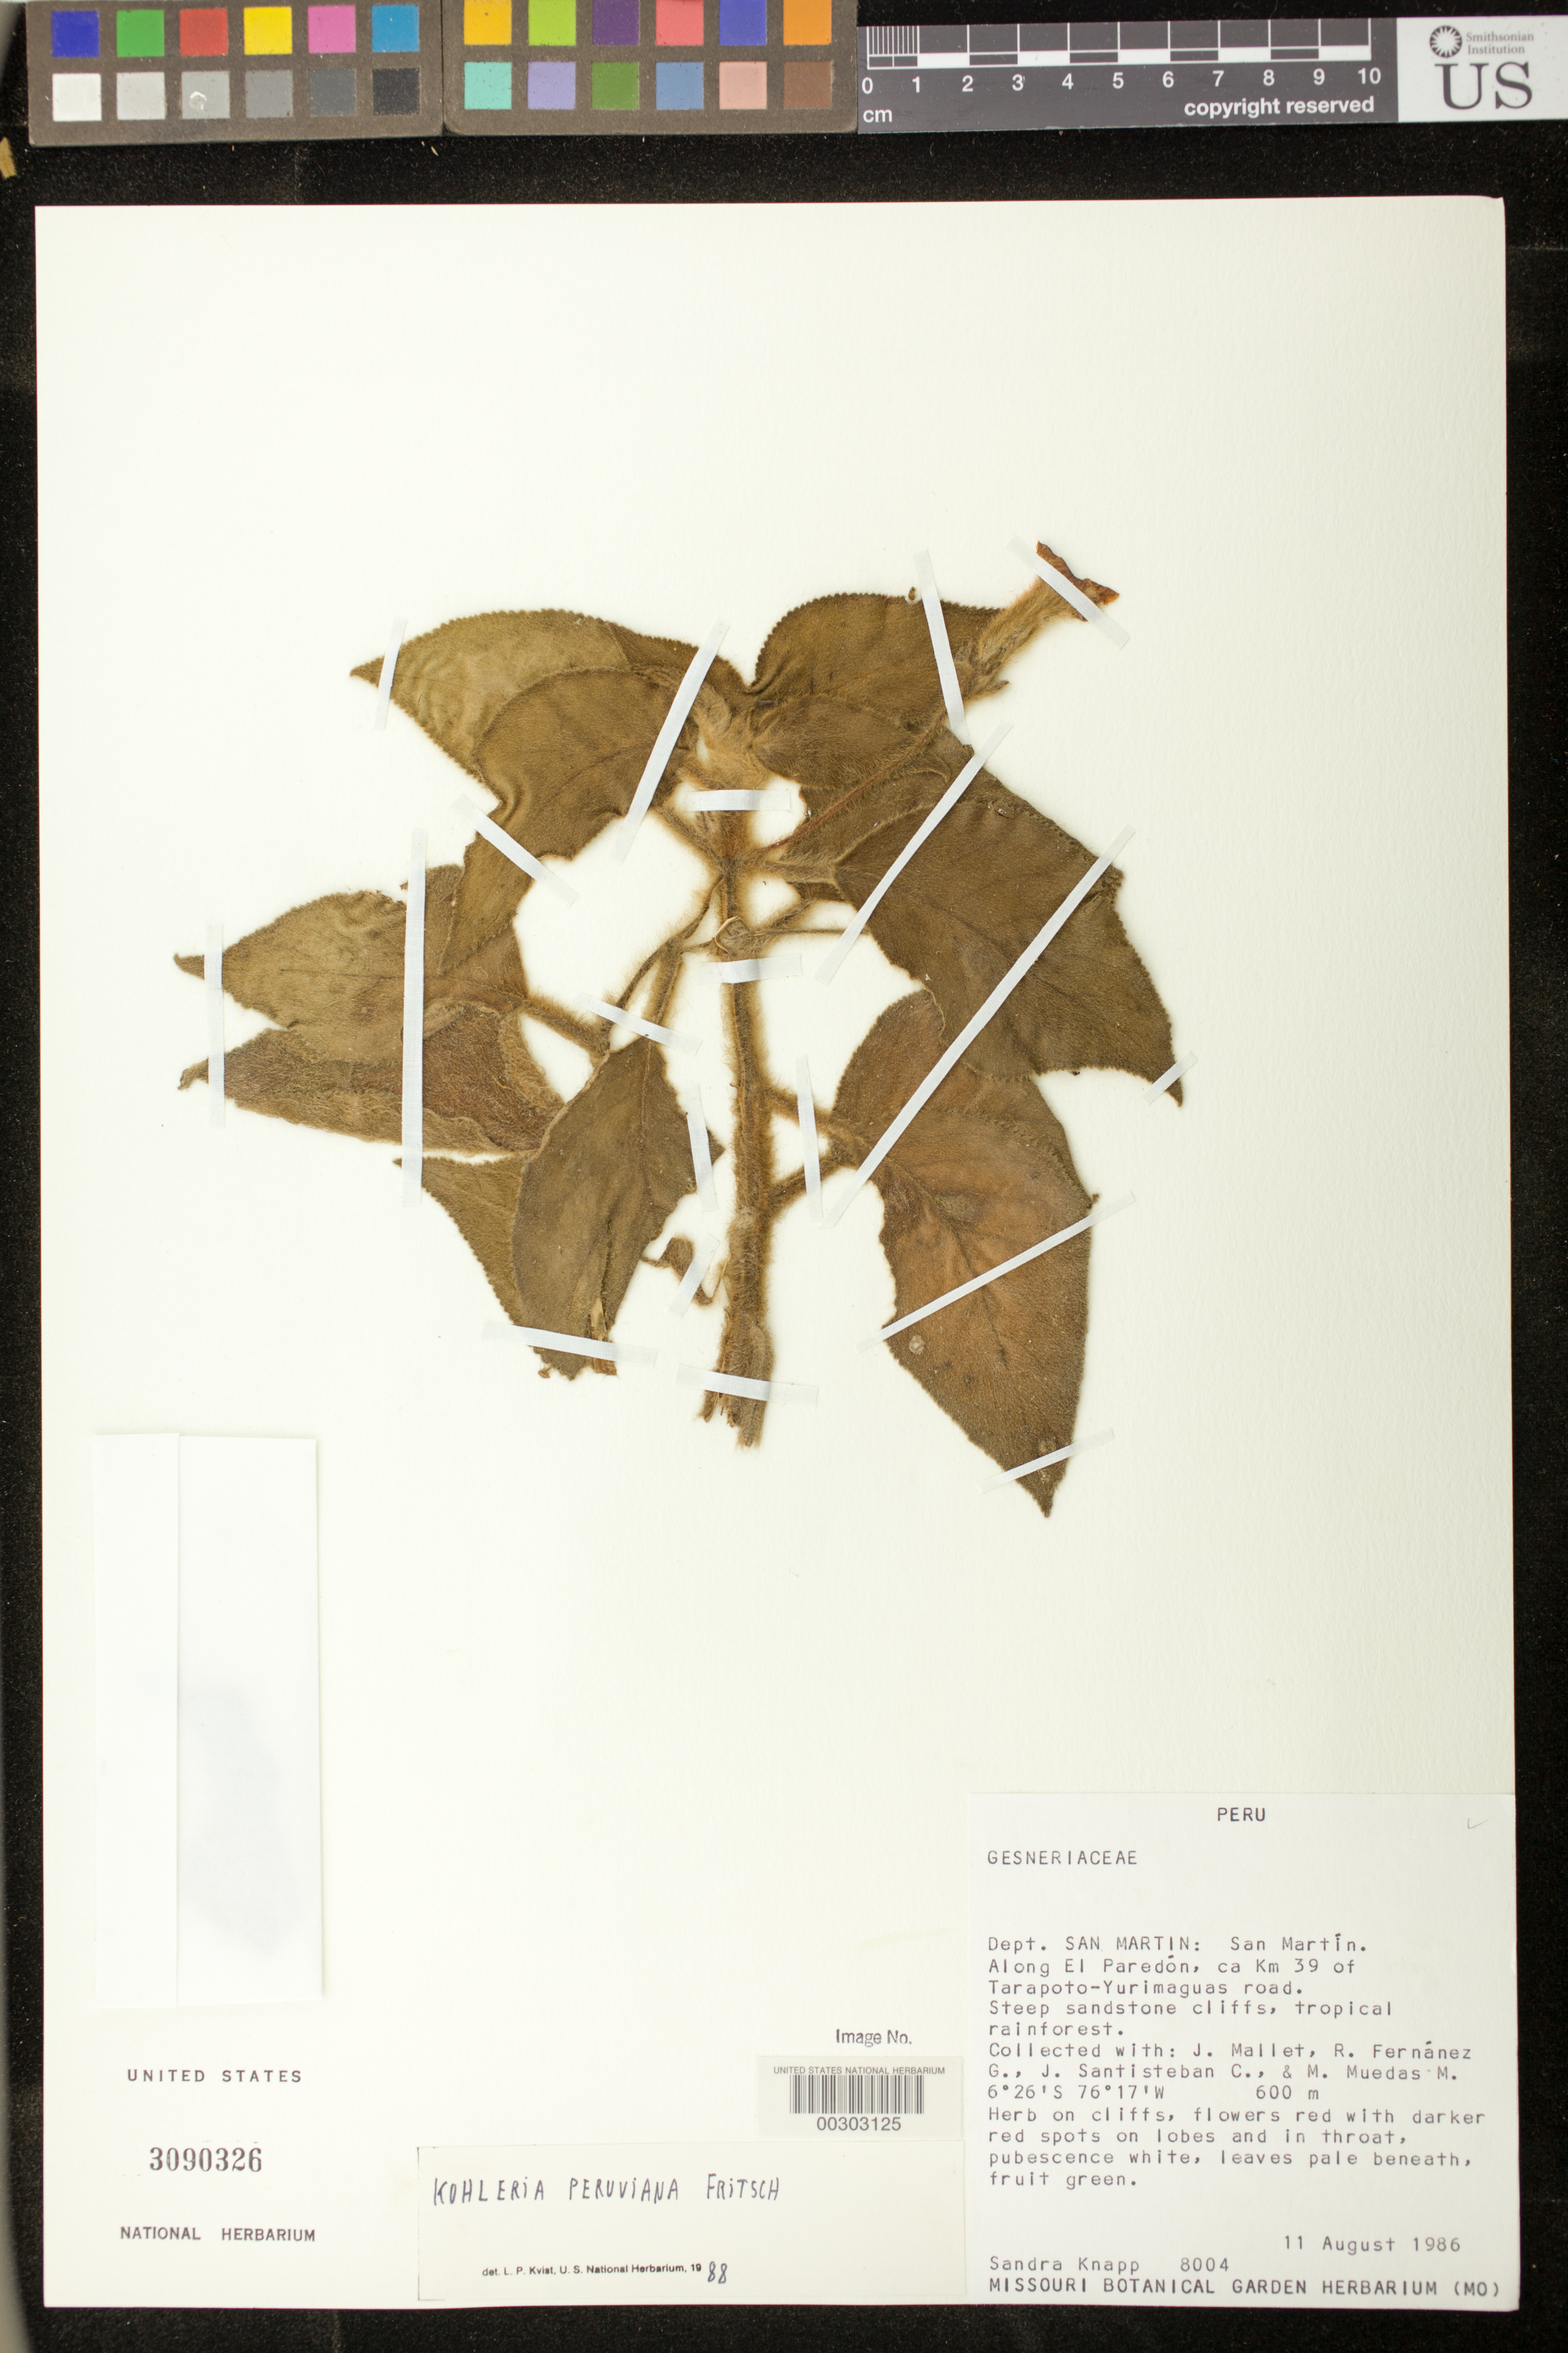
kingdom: Plantae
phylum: Tracheophyta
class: Magnoliopsida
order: Lamiales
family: Gesneriaceae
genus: Kohleria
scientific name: Kohleria peruviana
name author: Fritsch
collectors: S. Knapp, J. Mallet, R. Fernandez-G., J. Santisteban C. & M. Muedas-M.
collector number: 8004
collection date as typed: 11 Aug 1986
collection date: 1986-08-11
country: Peru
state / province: San Martín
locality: San Martin Prov., Along El Paredon, ca km 39 of Tarapoto-Yurimaguas road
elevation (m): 600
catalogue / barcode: US 3090326